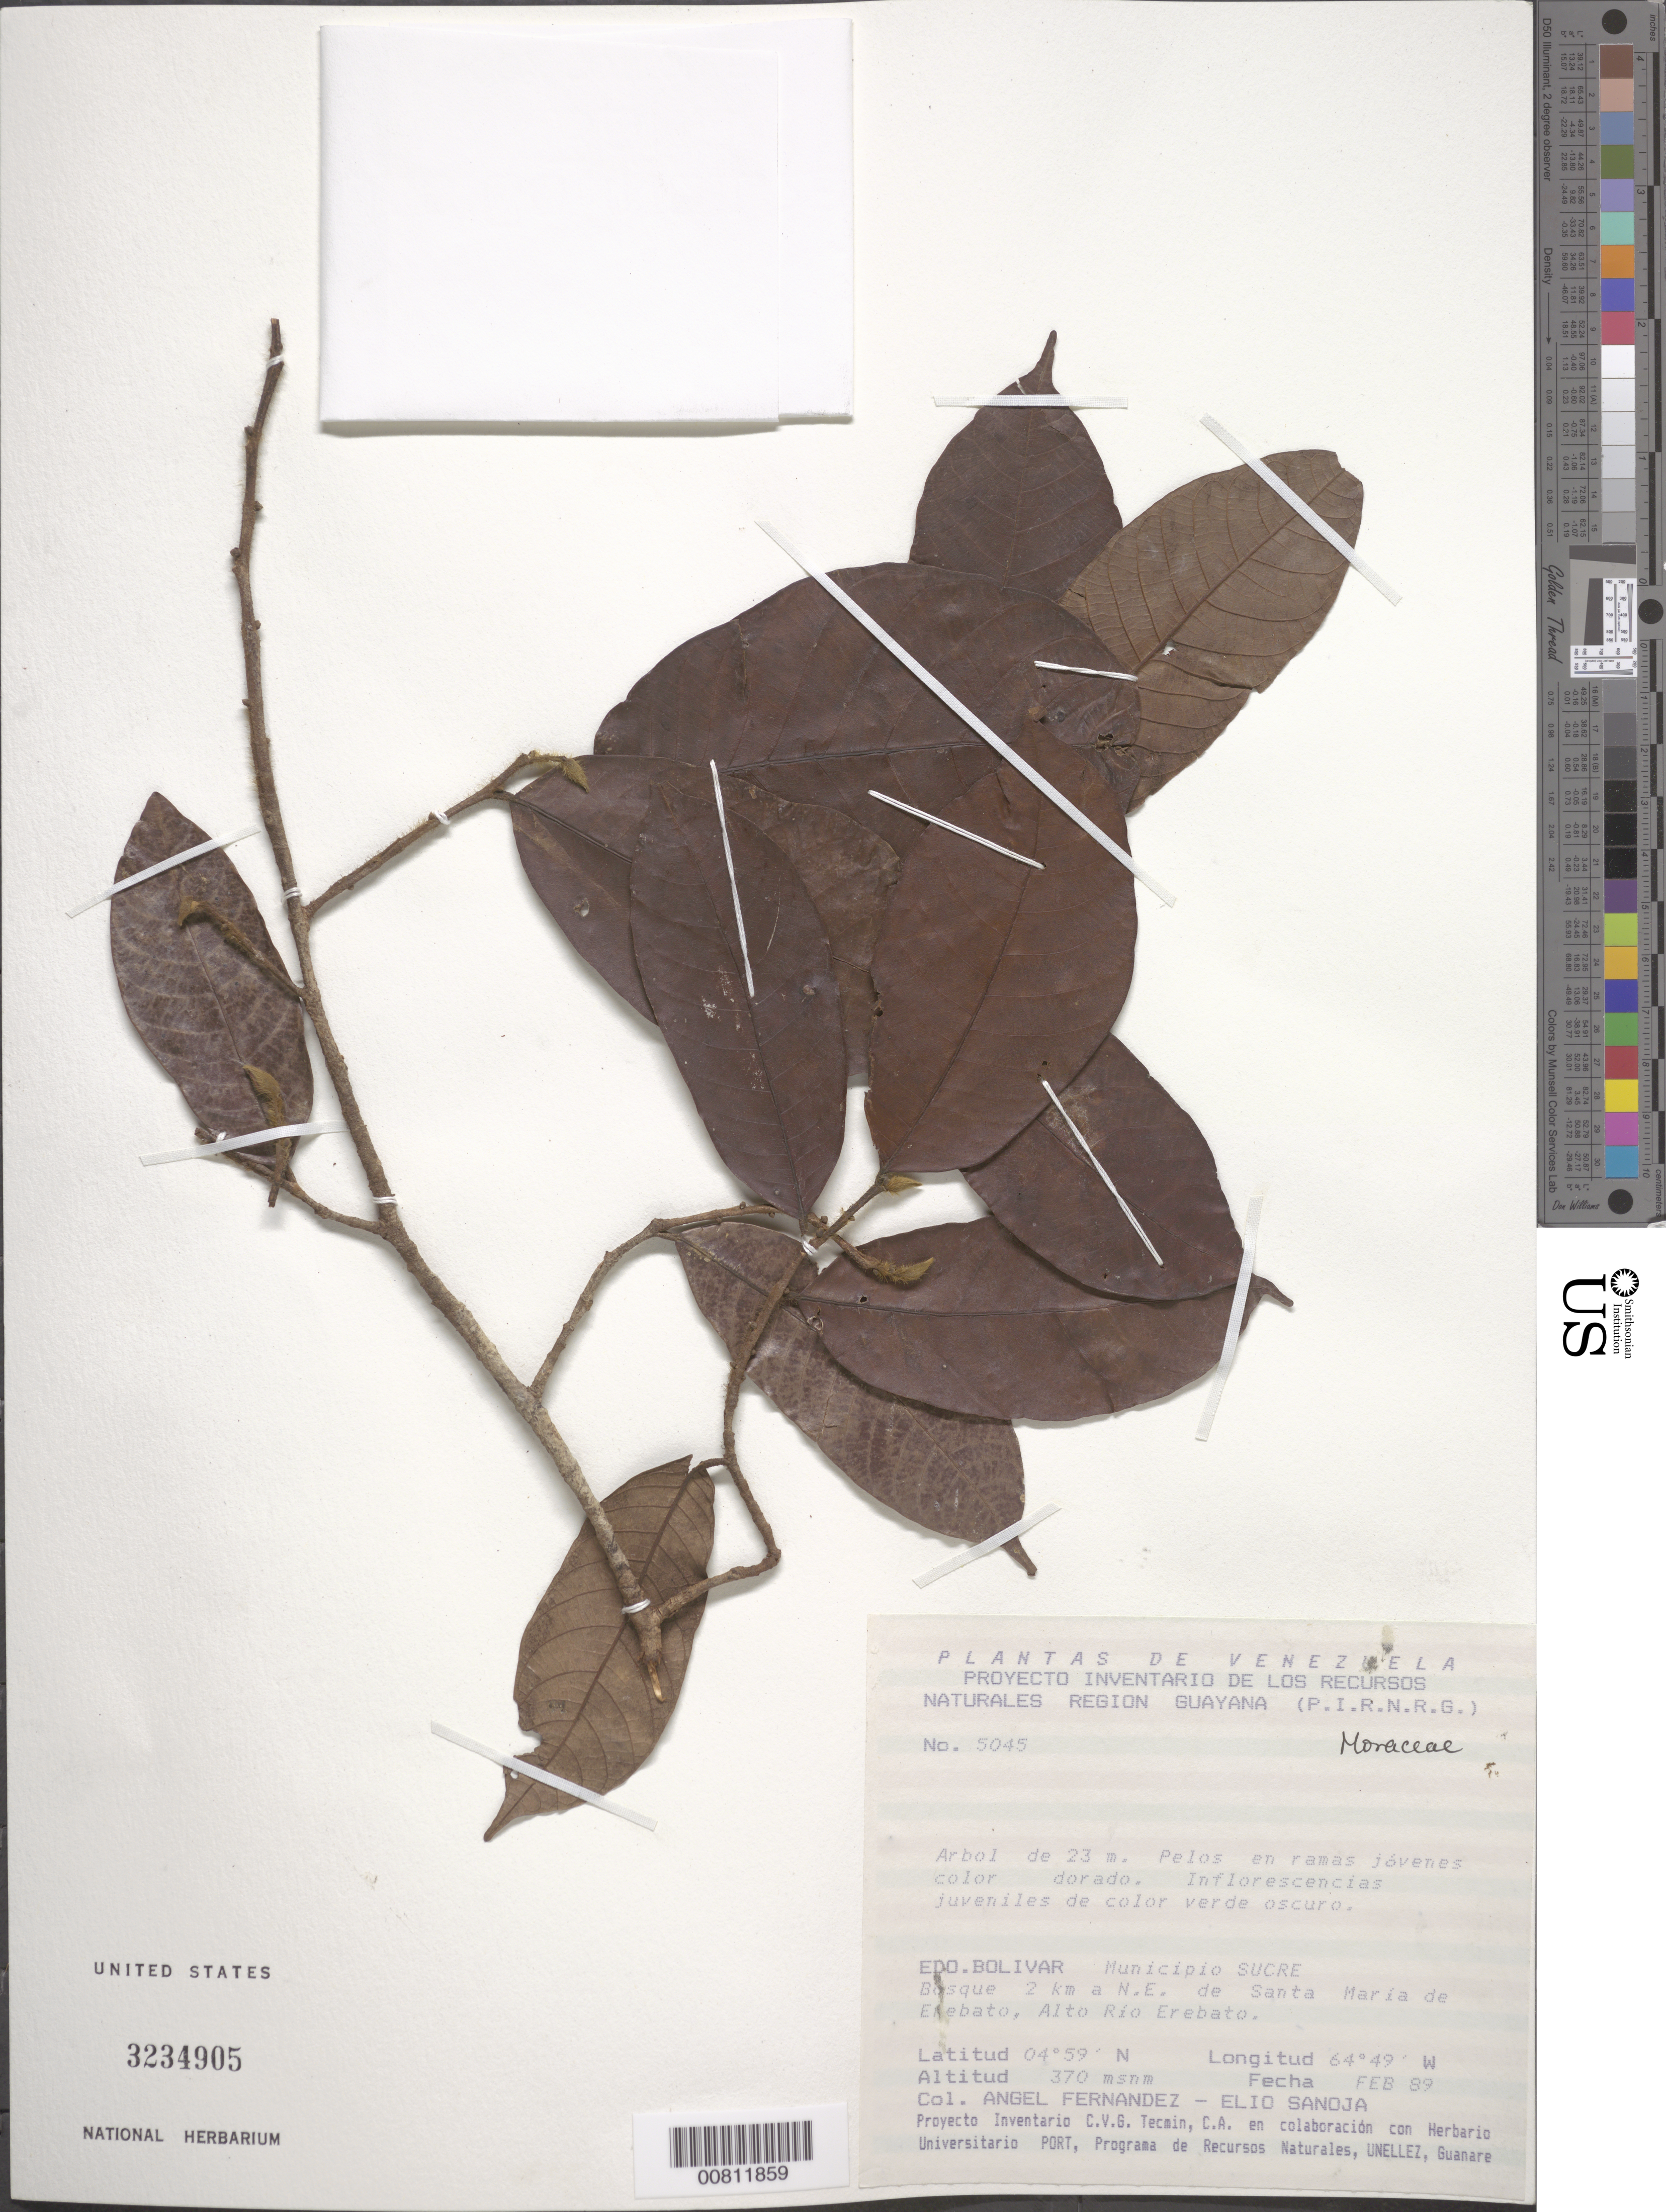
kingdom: Plantae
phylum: Tracheophyta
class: Magnoliopsida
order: Rosales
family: Moraceae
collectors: A. Fernández & E. Sanoja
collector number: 5045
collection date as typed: Feb-89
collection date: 1989-02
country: Venezuela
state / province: Bolívar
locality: Mun. Sucre, 2 km NE de Santa María de Erebato, Alto Río Erebato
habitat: Bosque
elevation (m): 370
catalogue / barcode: US 3234905